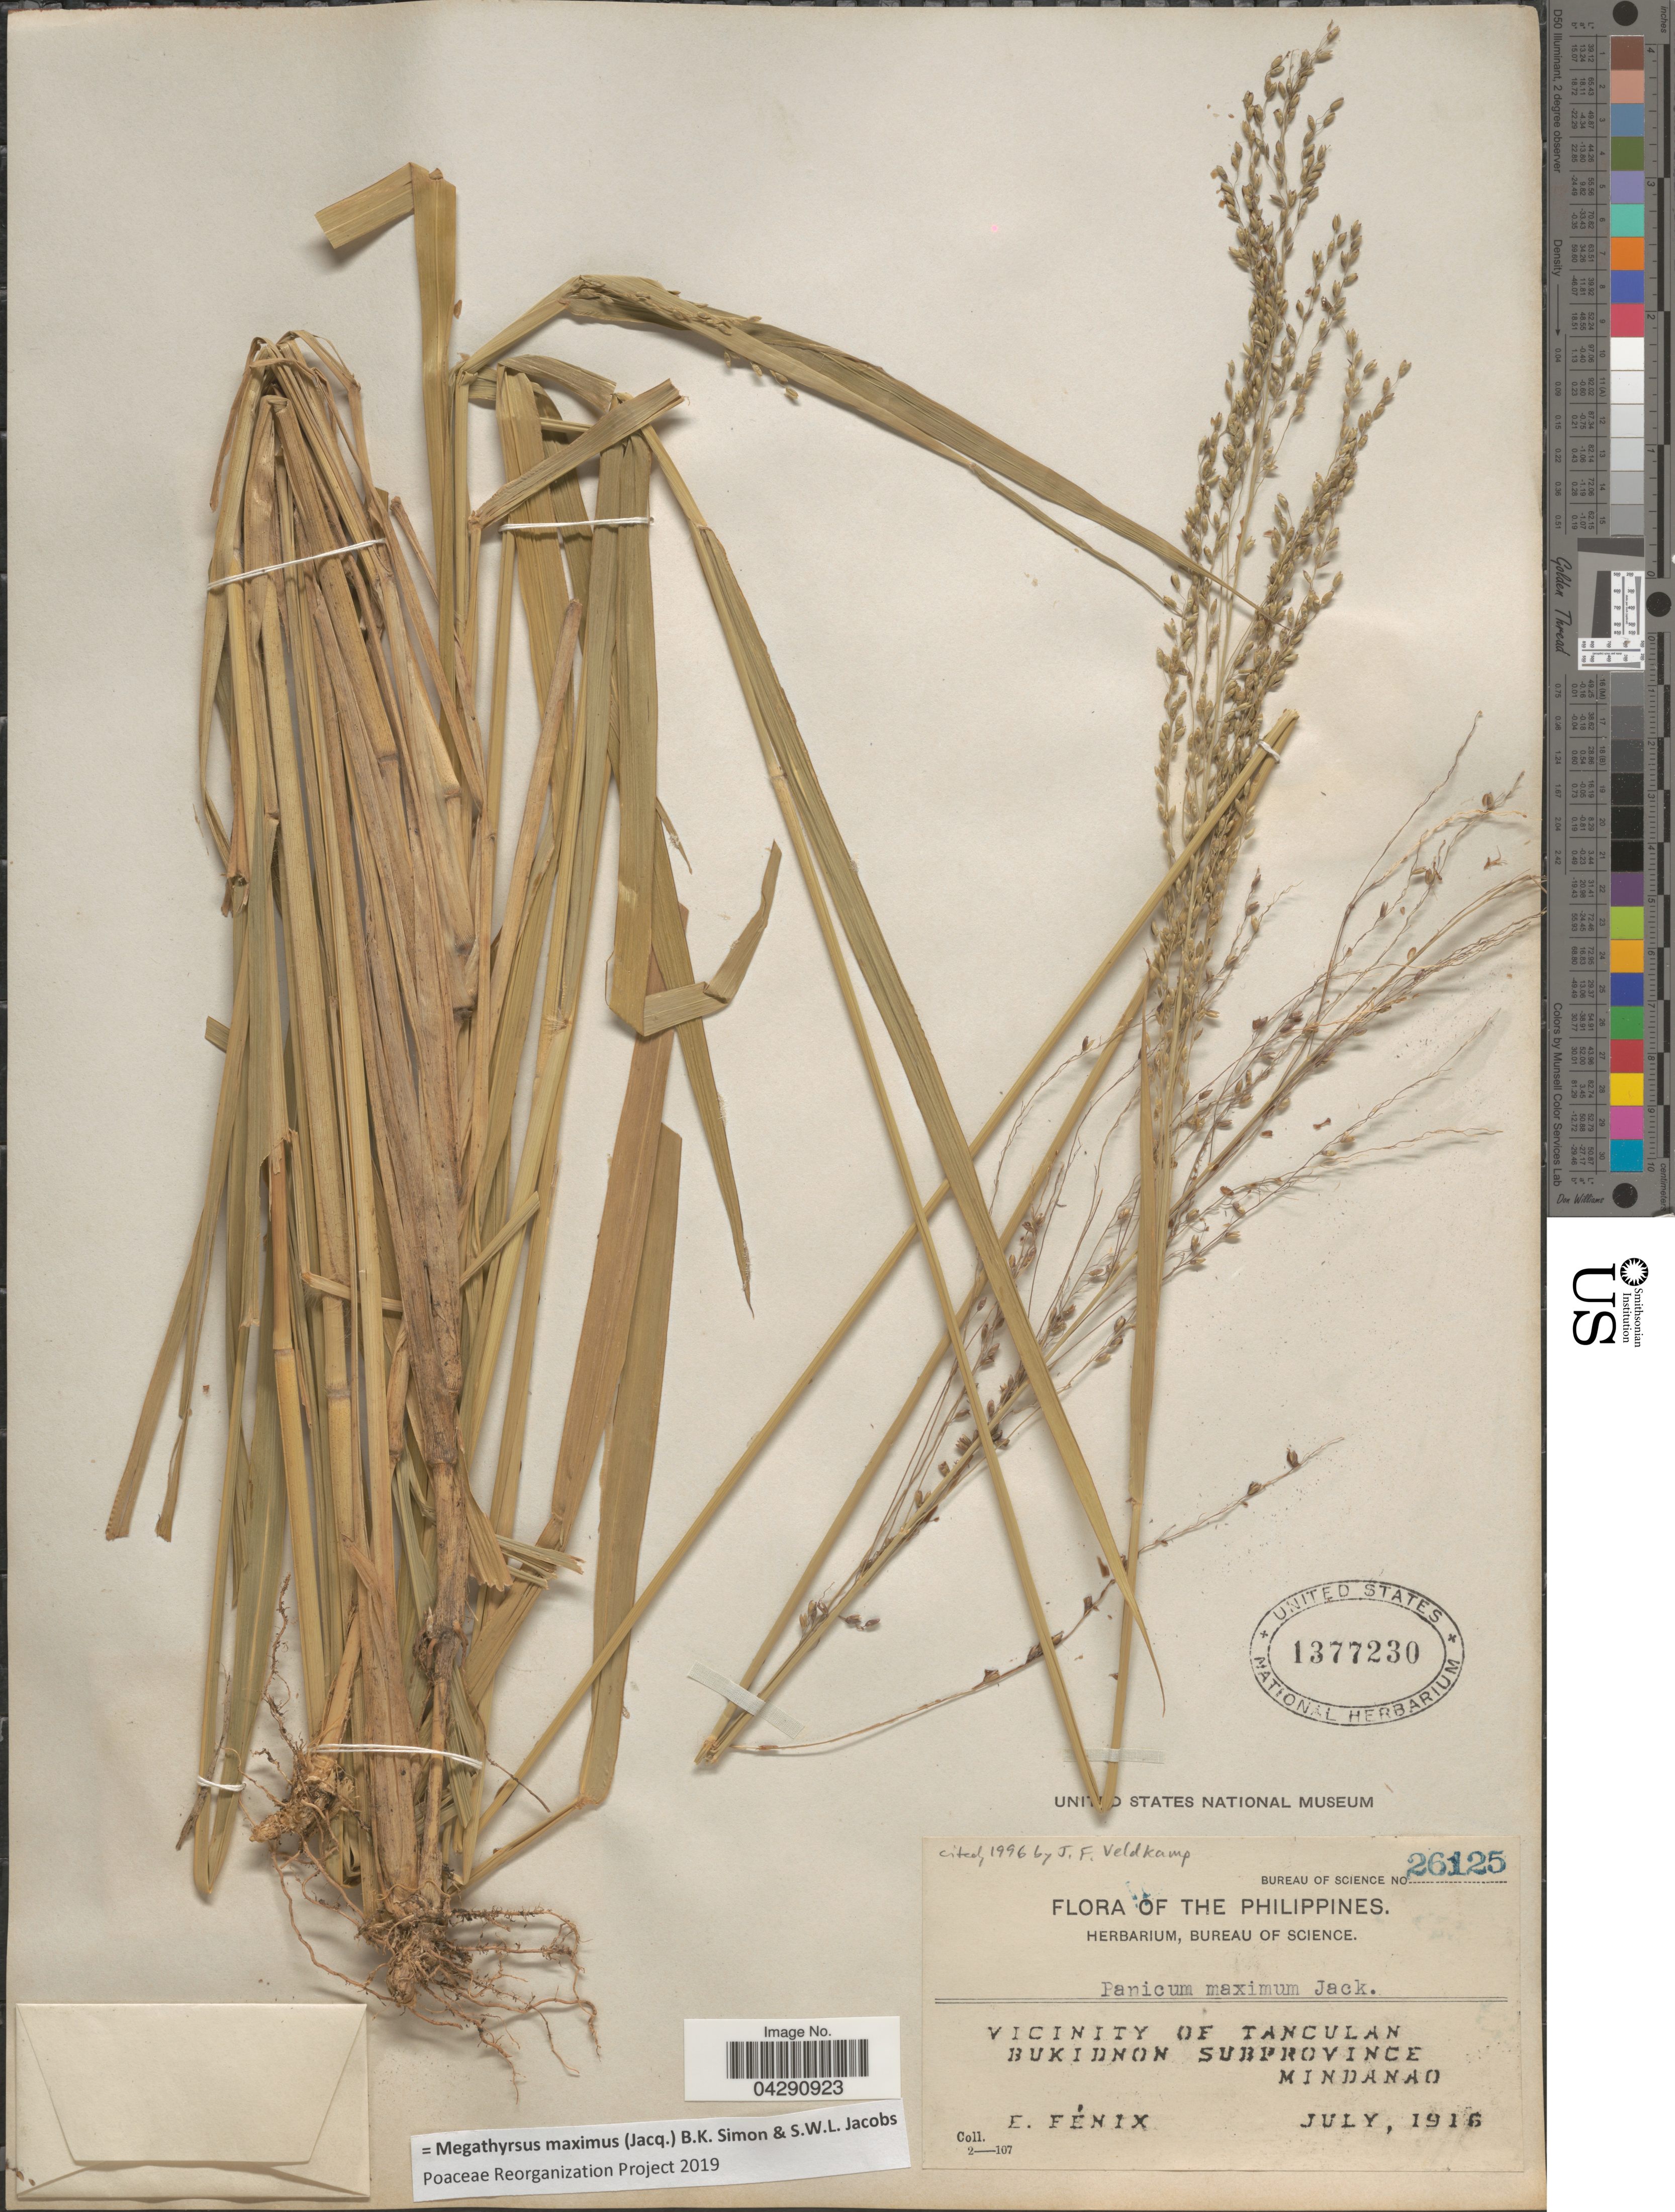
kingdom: Plantae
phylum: Tracheophyta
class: Liliopsida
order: Poales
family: Poaceae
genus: Megathyrsus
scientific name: Megathyrsus maximus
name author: (Jacq.) B.K. Simon & S.W.L. Jacobs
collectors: E. Fénix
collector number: Bureau of Science 26125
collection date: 1916-07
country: Philippines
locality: Vicinity of Tanculan. Bukidnon Subprovince. Mindanao.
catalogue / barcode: US 1377230